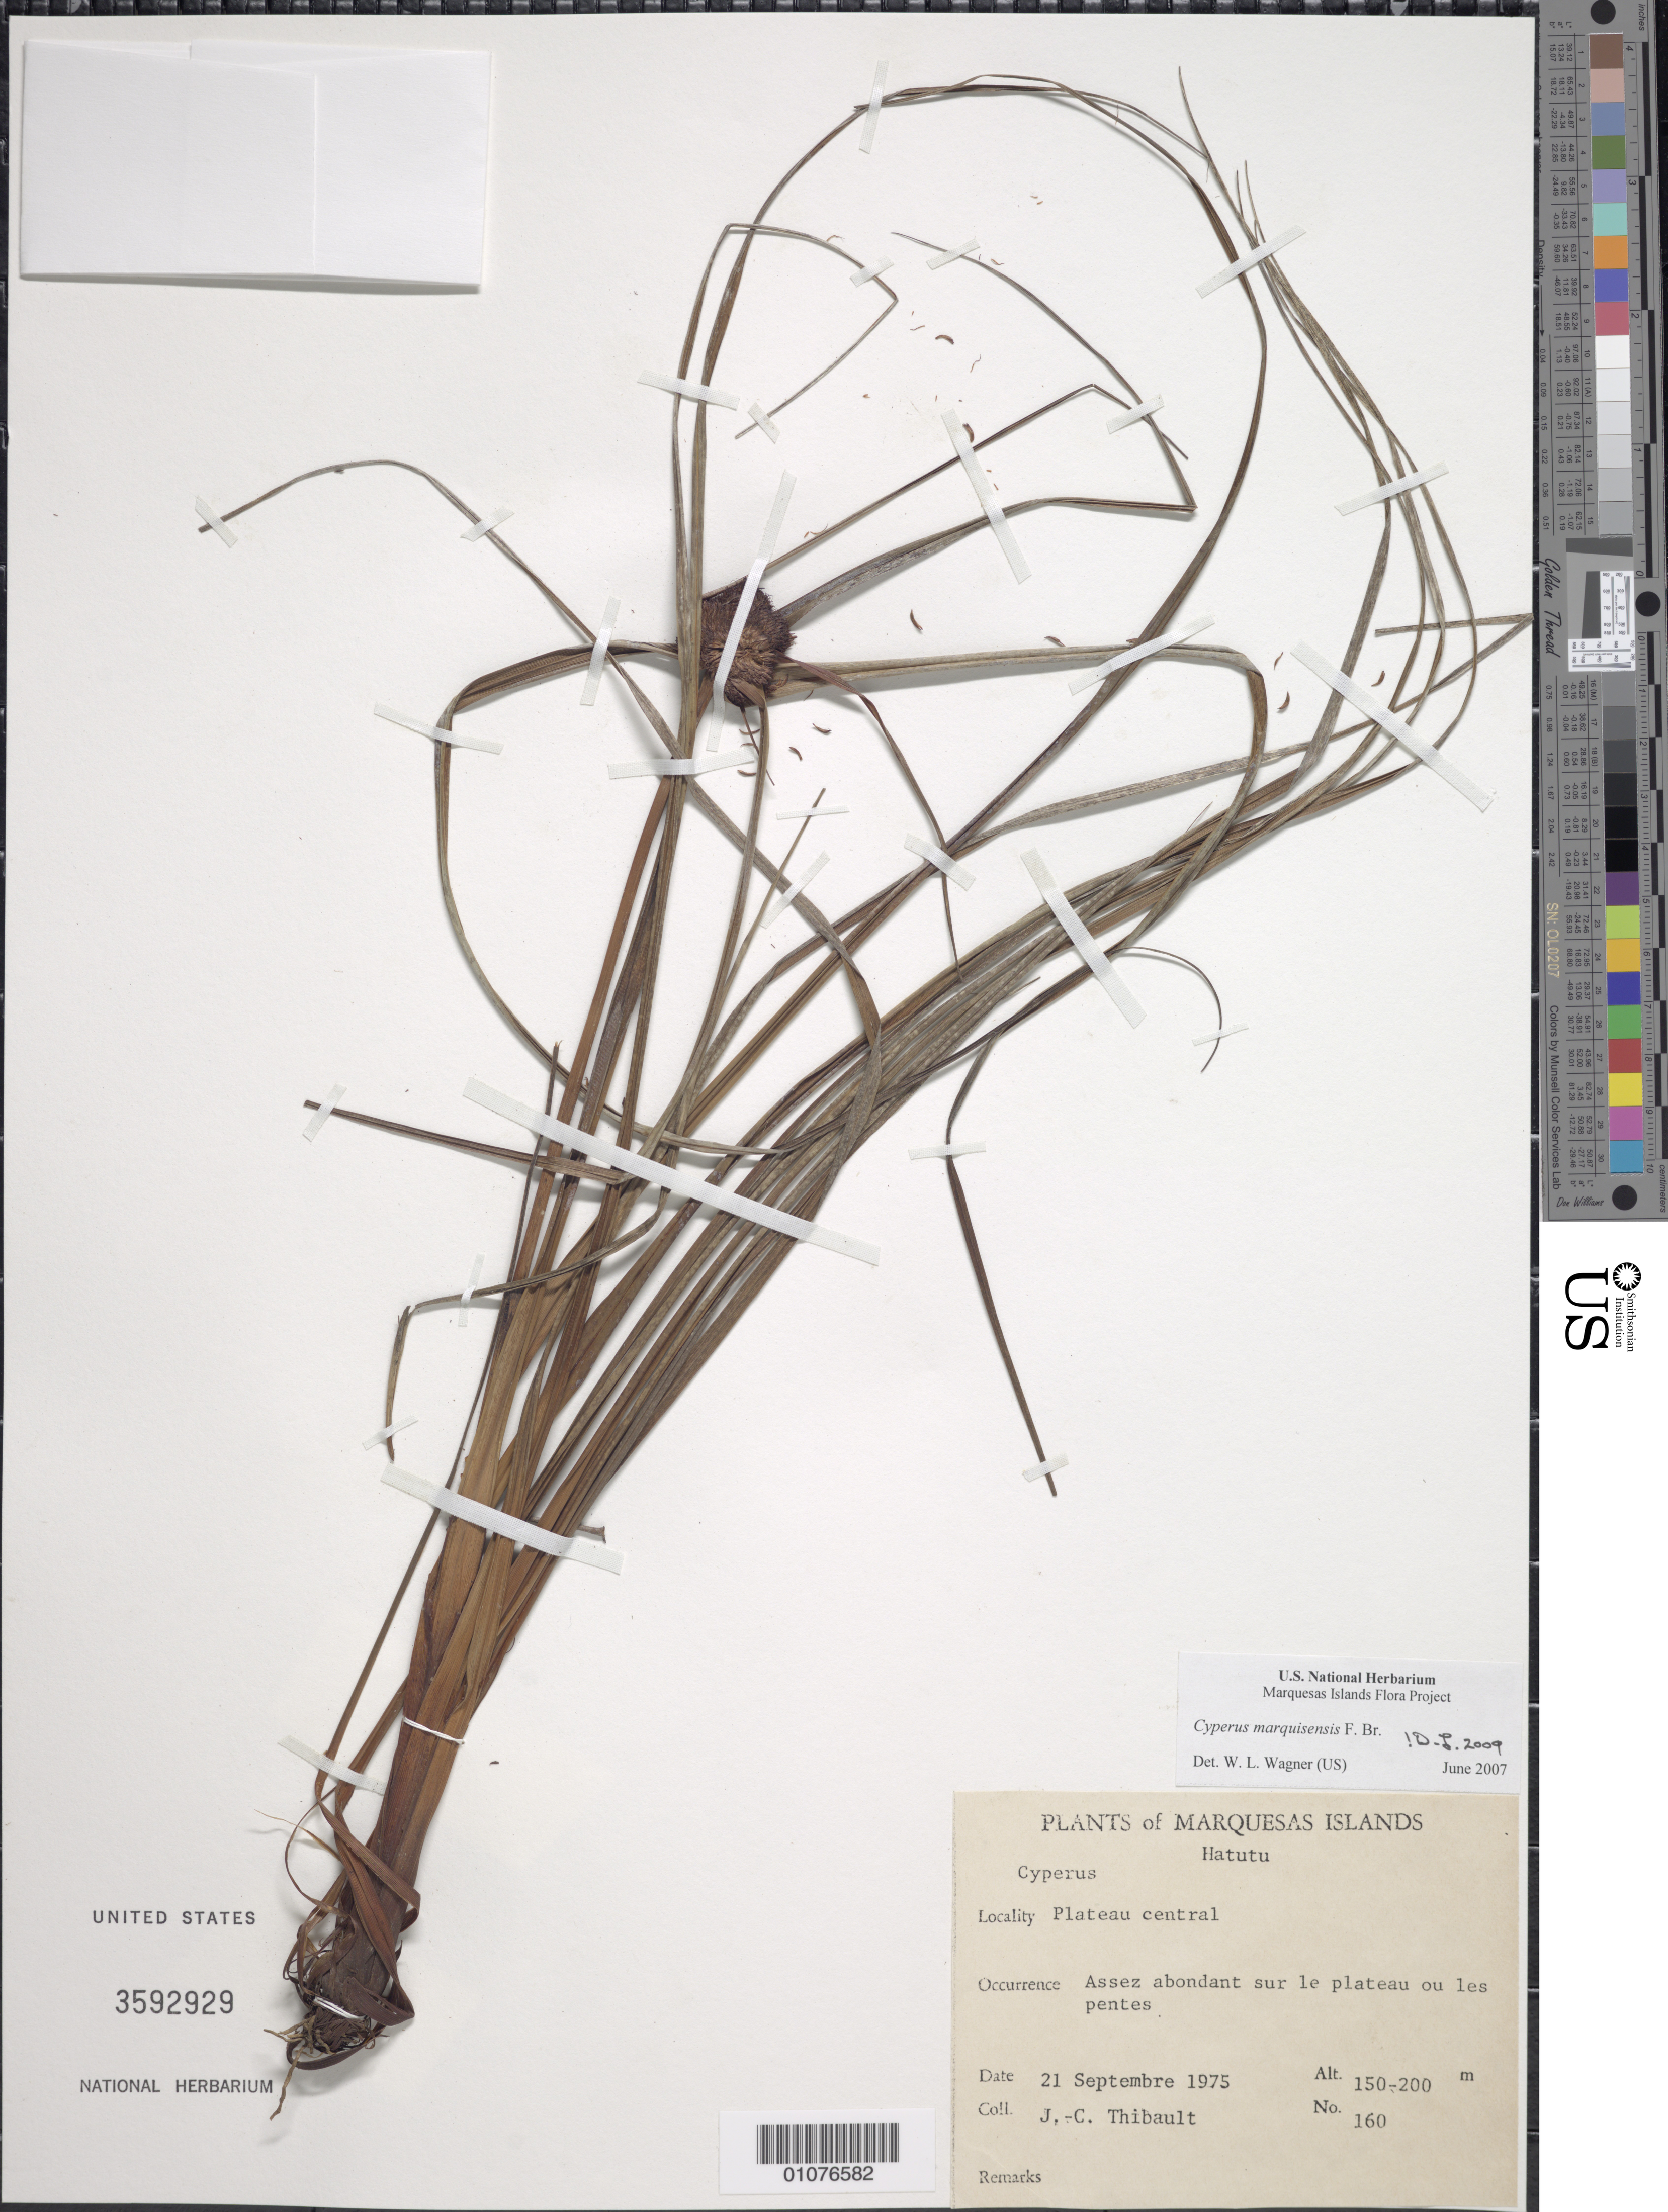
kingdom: Plantae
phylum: Tracheophyta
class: Liliopsida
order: Poales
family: Cyperaceae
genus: Cyperus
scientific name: Cyperus marquisensis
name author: F. Br.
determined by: Lorence, David H., (PTBG), National Tropical Botanical Garden (UNITED STATES)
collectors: J. Thibault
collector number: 160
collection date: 1975-09-21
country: French Polynesia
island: Hatutaa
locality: Plateau centrale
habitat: Assez abondant sur le plateau ou les pentes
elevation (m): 150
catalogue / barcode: US 3592929